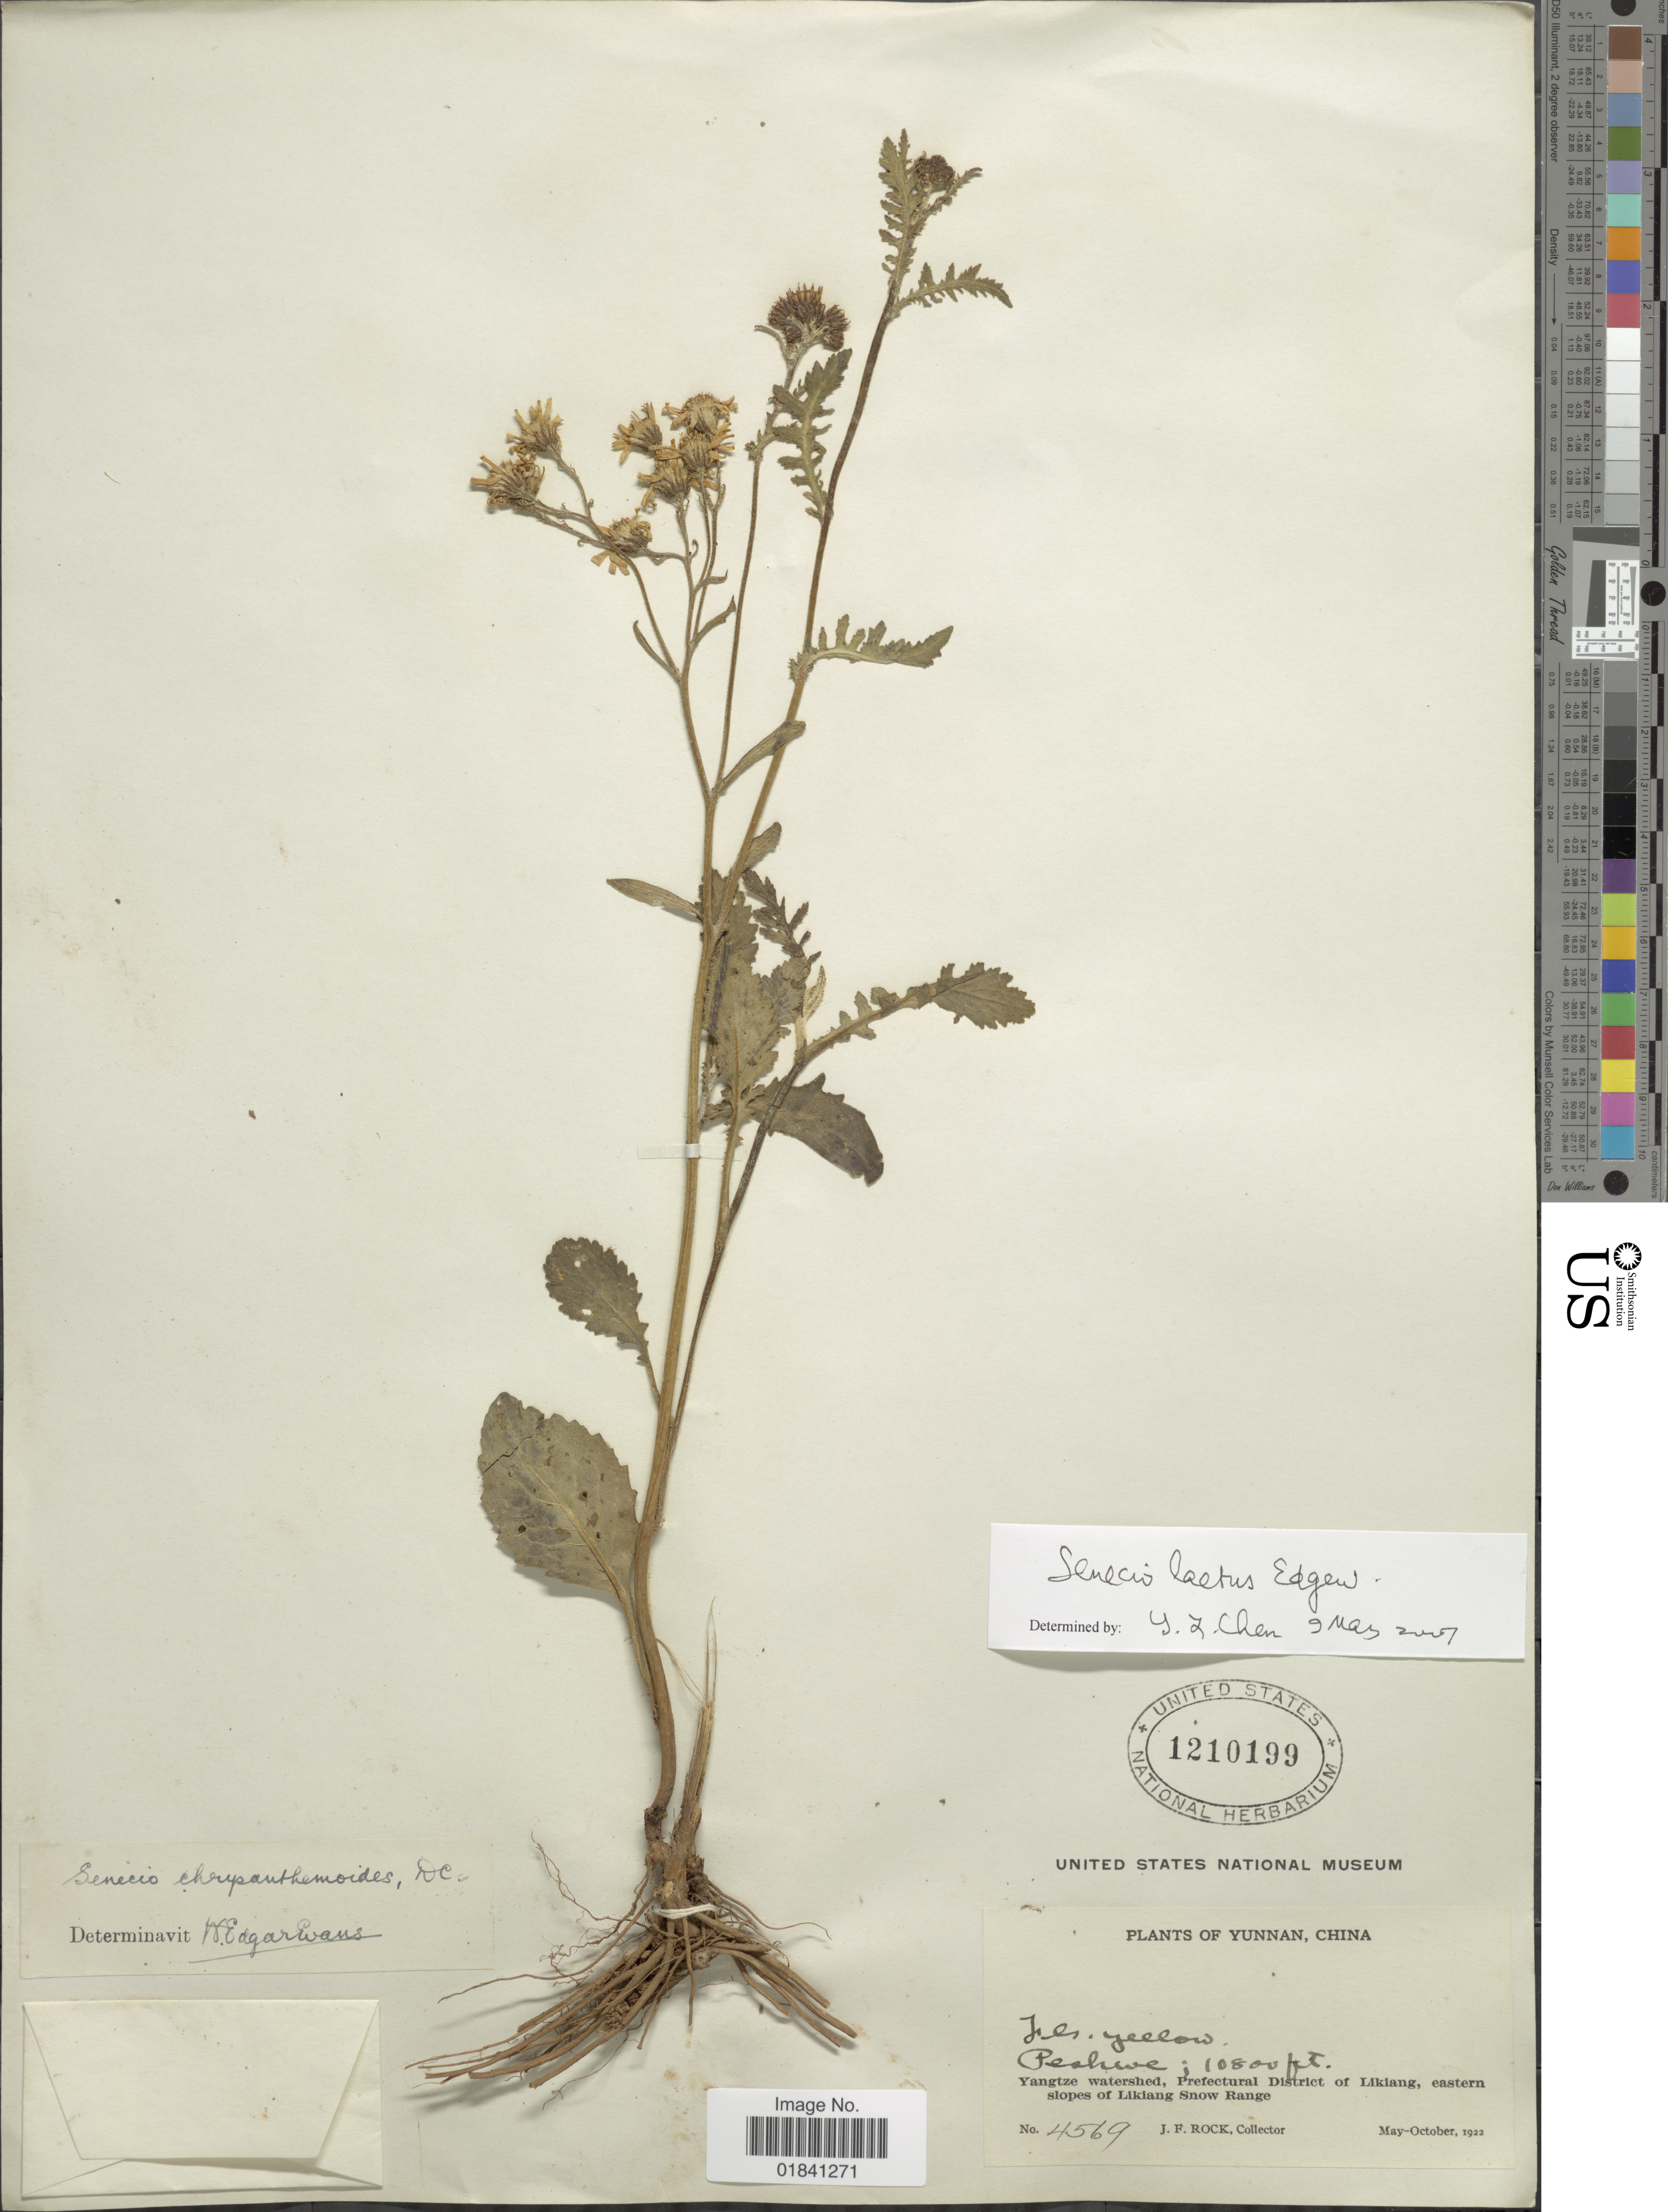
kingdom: Plantae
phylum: Tracheophyta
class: Magnoliopsida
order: Asterales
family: Asteraceae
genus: Senecio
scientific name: Senecio laetus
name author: Edgew.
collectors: J. F. Rock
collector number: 4569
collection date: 1922-05/1922-10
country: China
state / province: Yunnan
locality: Yangtze watershed, Prefectural District of Likiang, eastern slopes of Likiang Snow Range. Peshwe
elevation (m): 3292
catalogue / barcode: US 1210199